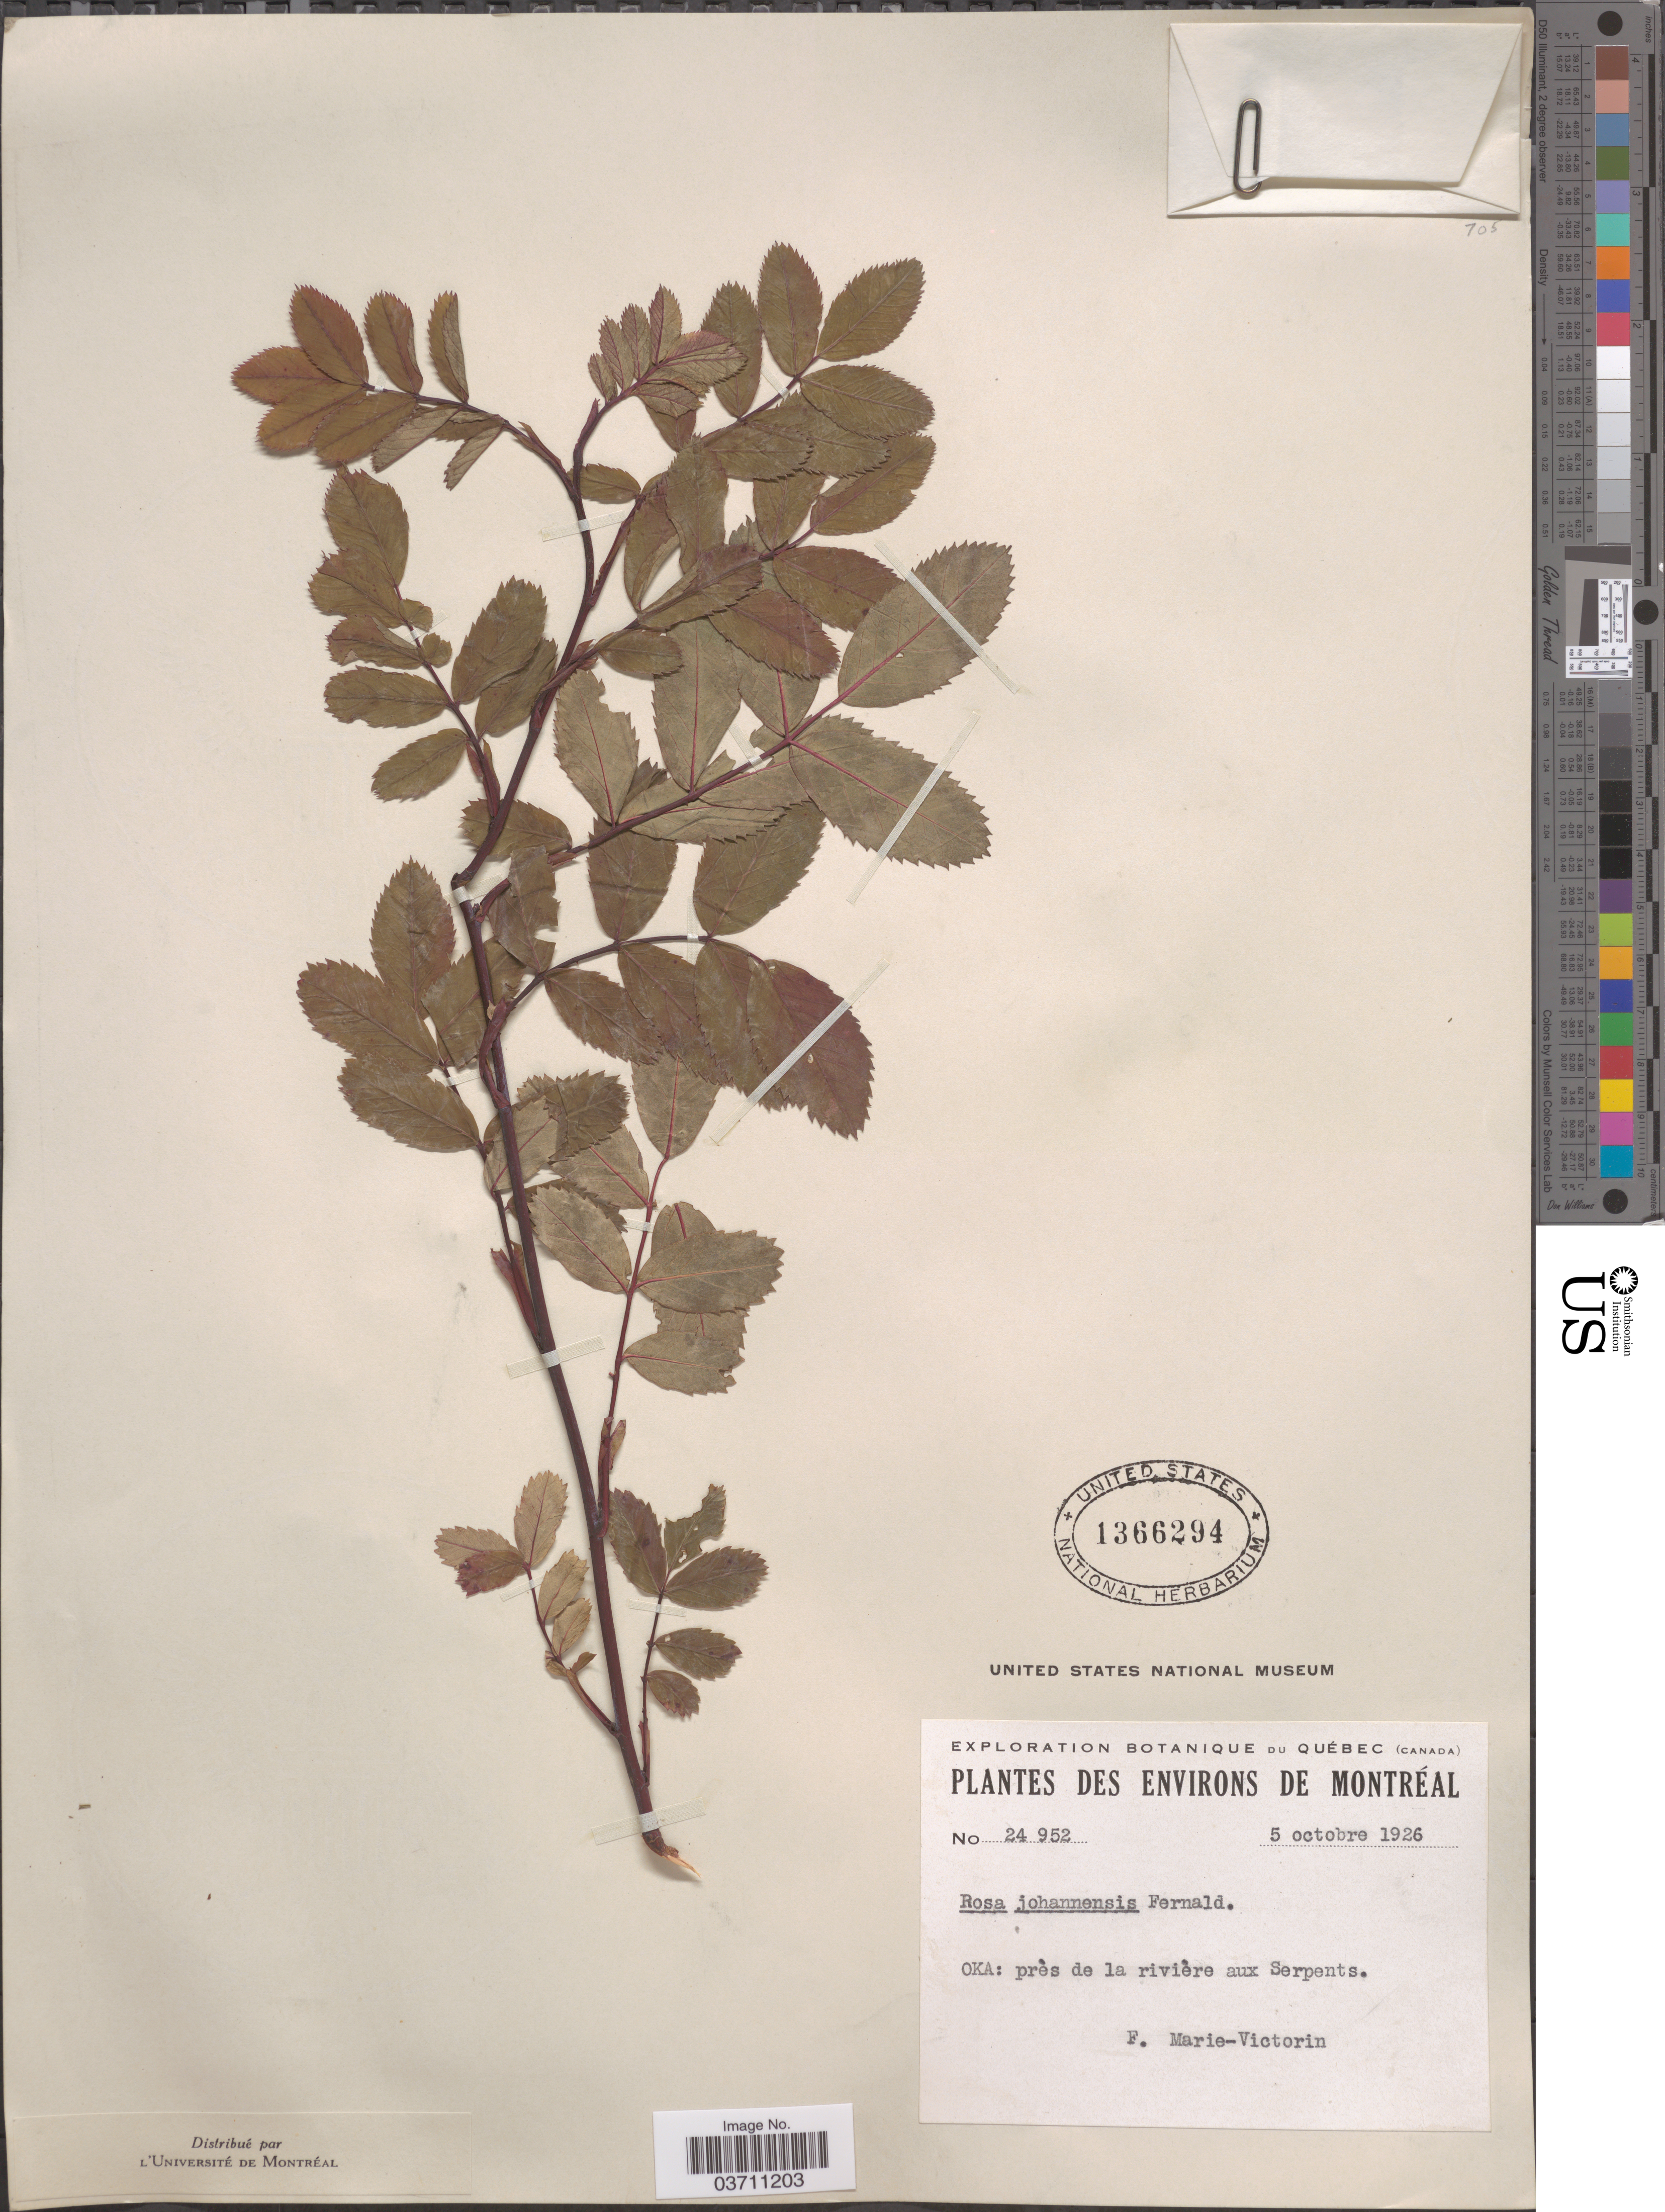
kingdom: Plantae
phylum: Tracheophyta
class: Magnoliopsida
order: Rosales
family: Rosaceae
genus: Rosa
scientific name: Rosa johannensis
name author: Fernald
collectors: F. Marie-Victorin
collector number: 24952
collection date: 1926-10-05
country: Canada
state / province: Quebec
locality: Environs de Montréal. Oka: près de la rivière aux Serpents.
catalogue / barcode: US 1366294